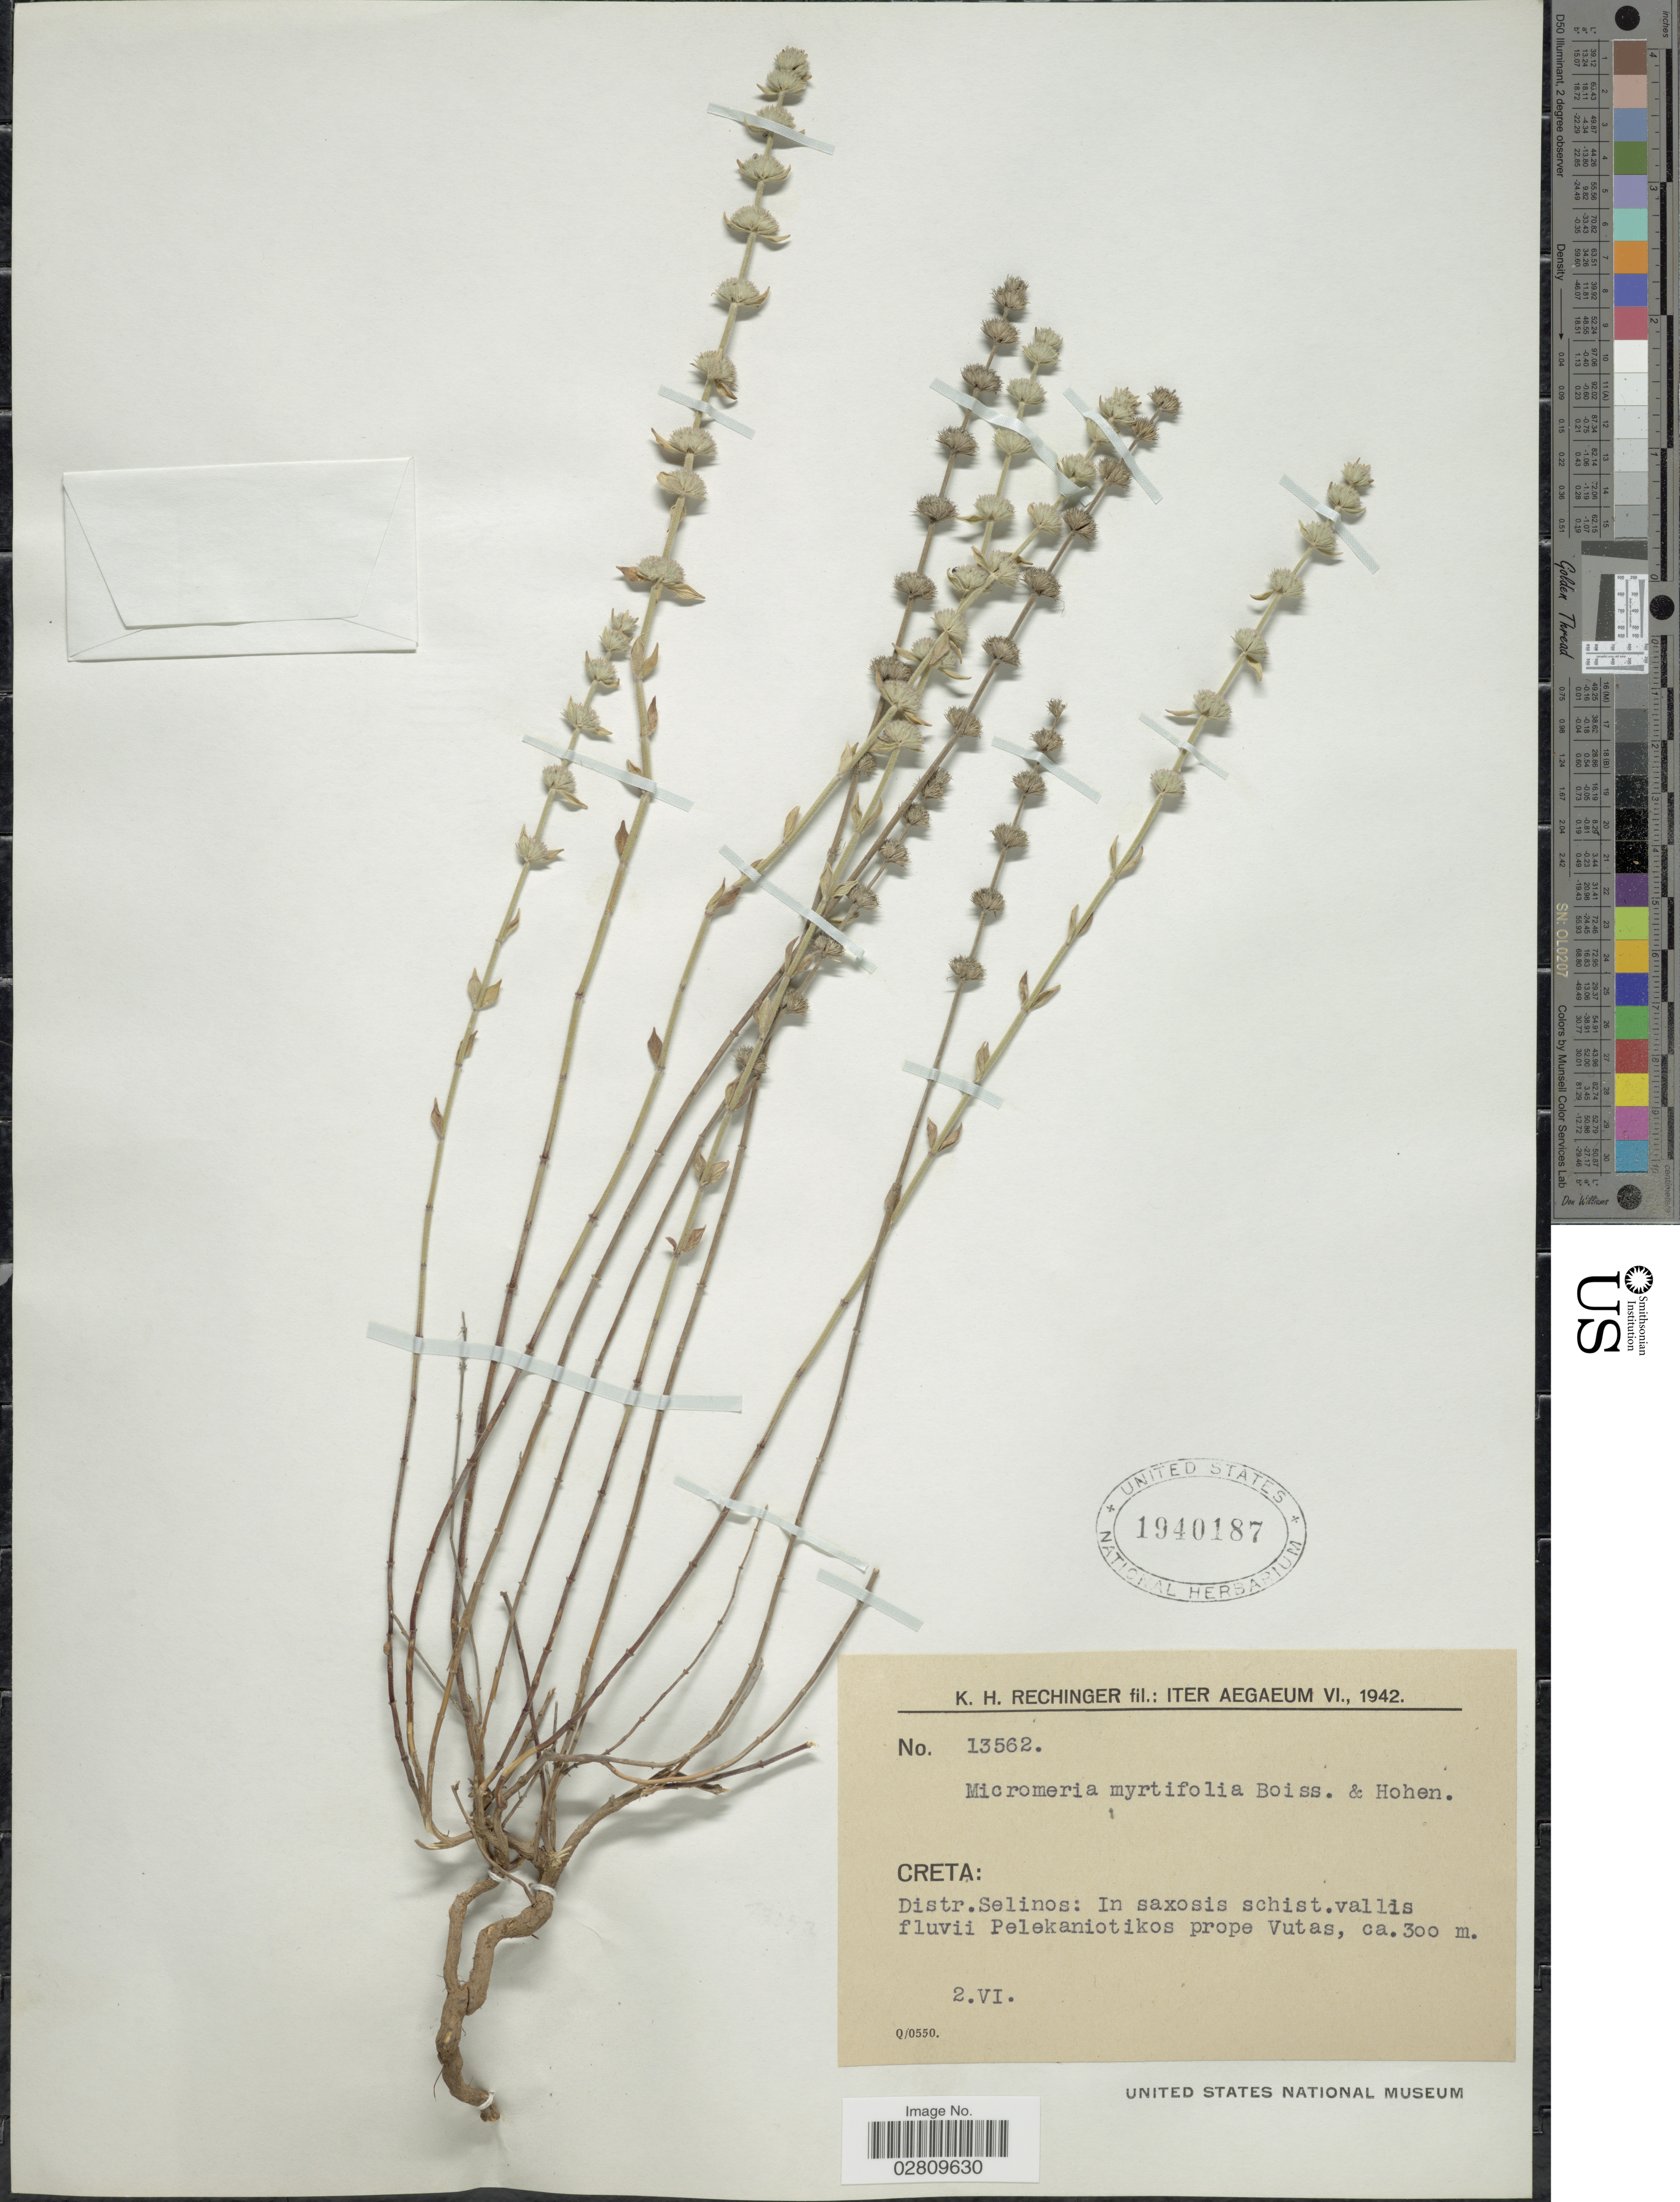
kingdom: Plantae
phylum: Tracheophyta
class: Magnoliopsida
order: Lamiales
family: Lamiaceae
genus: Micromeria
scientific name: Micromeria myrtifolia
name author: Boiss. & Hohen.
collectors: K. H. Rechinger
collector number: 13562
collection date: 1942-06-02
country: Greece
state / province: Crete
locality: Iter Aegaeum VI. Creta: Distr. Selinos: In saxosis schist. vallis fluvii Pelekaniotikos prope Vutas.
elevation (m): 300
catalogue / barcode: US 1940187